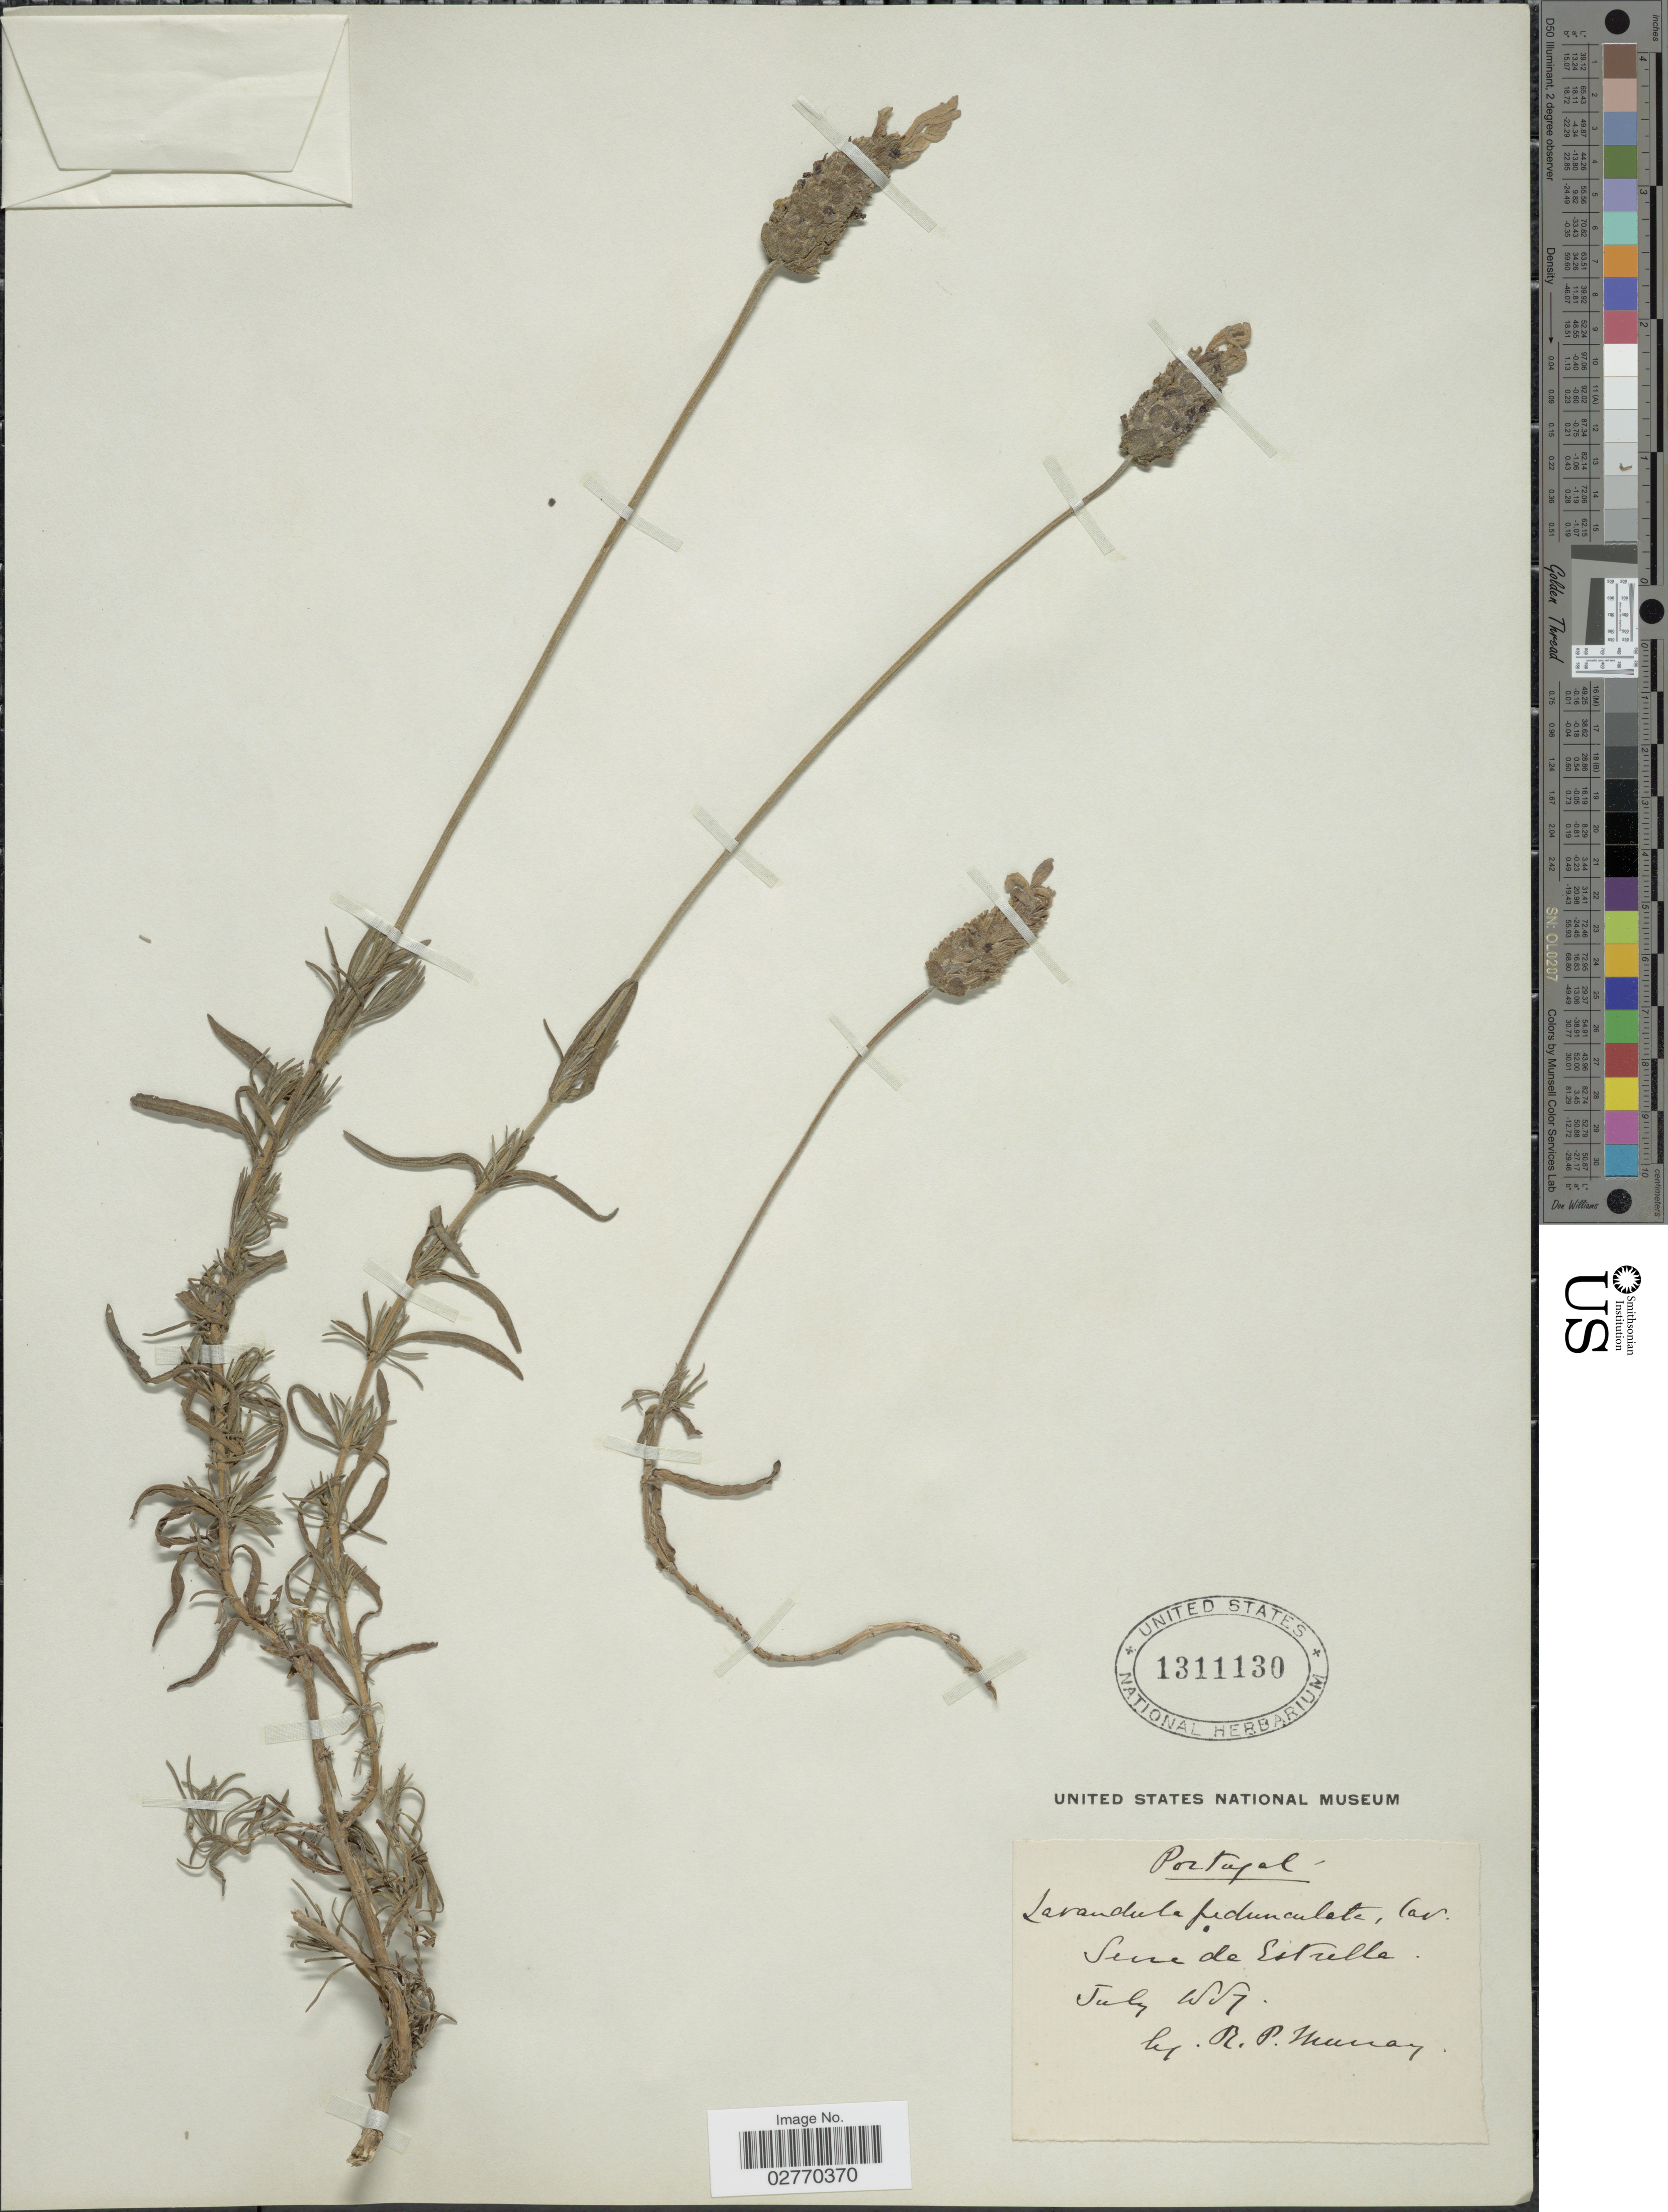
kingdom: Plantae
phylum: Tracheophyta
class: Magnoliopsida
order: Lamiales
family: Lamiaceae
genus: Lavandula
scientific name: Lavandula pedunculata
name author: (Mill.) Cav.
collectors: R. P. Murray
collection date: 1857-07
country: Portugal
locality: Serre de Estrella.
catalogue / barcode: US 1311130